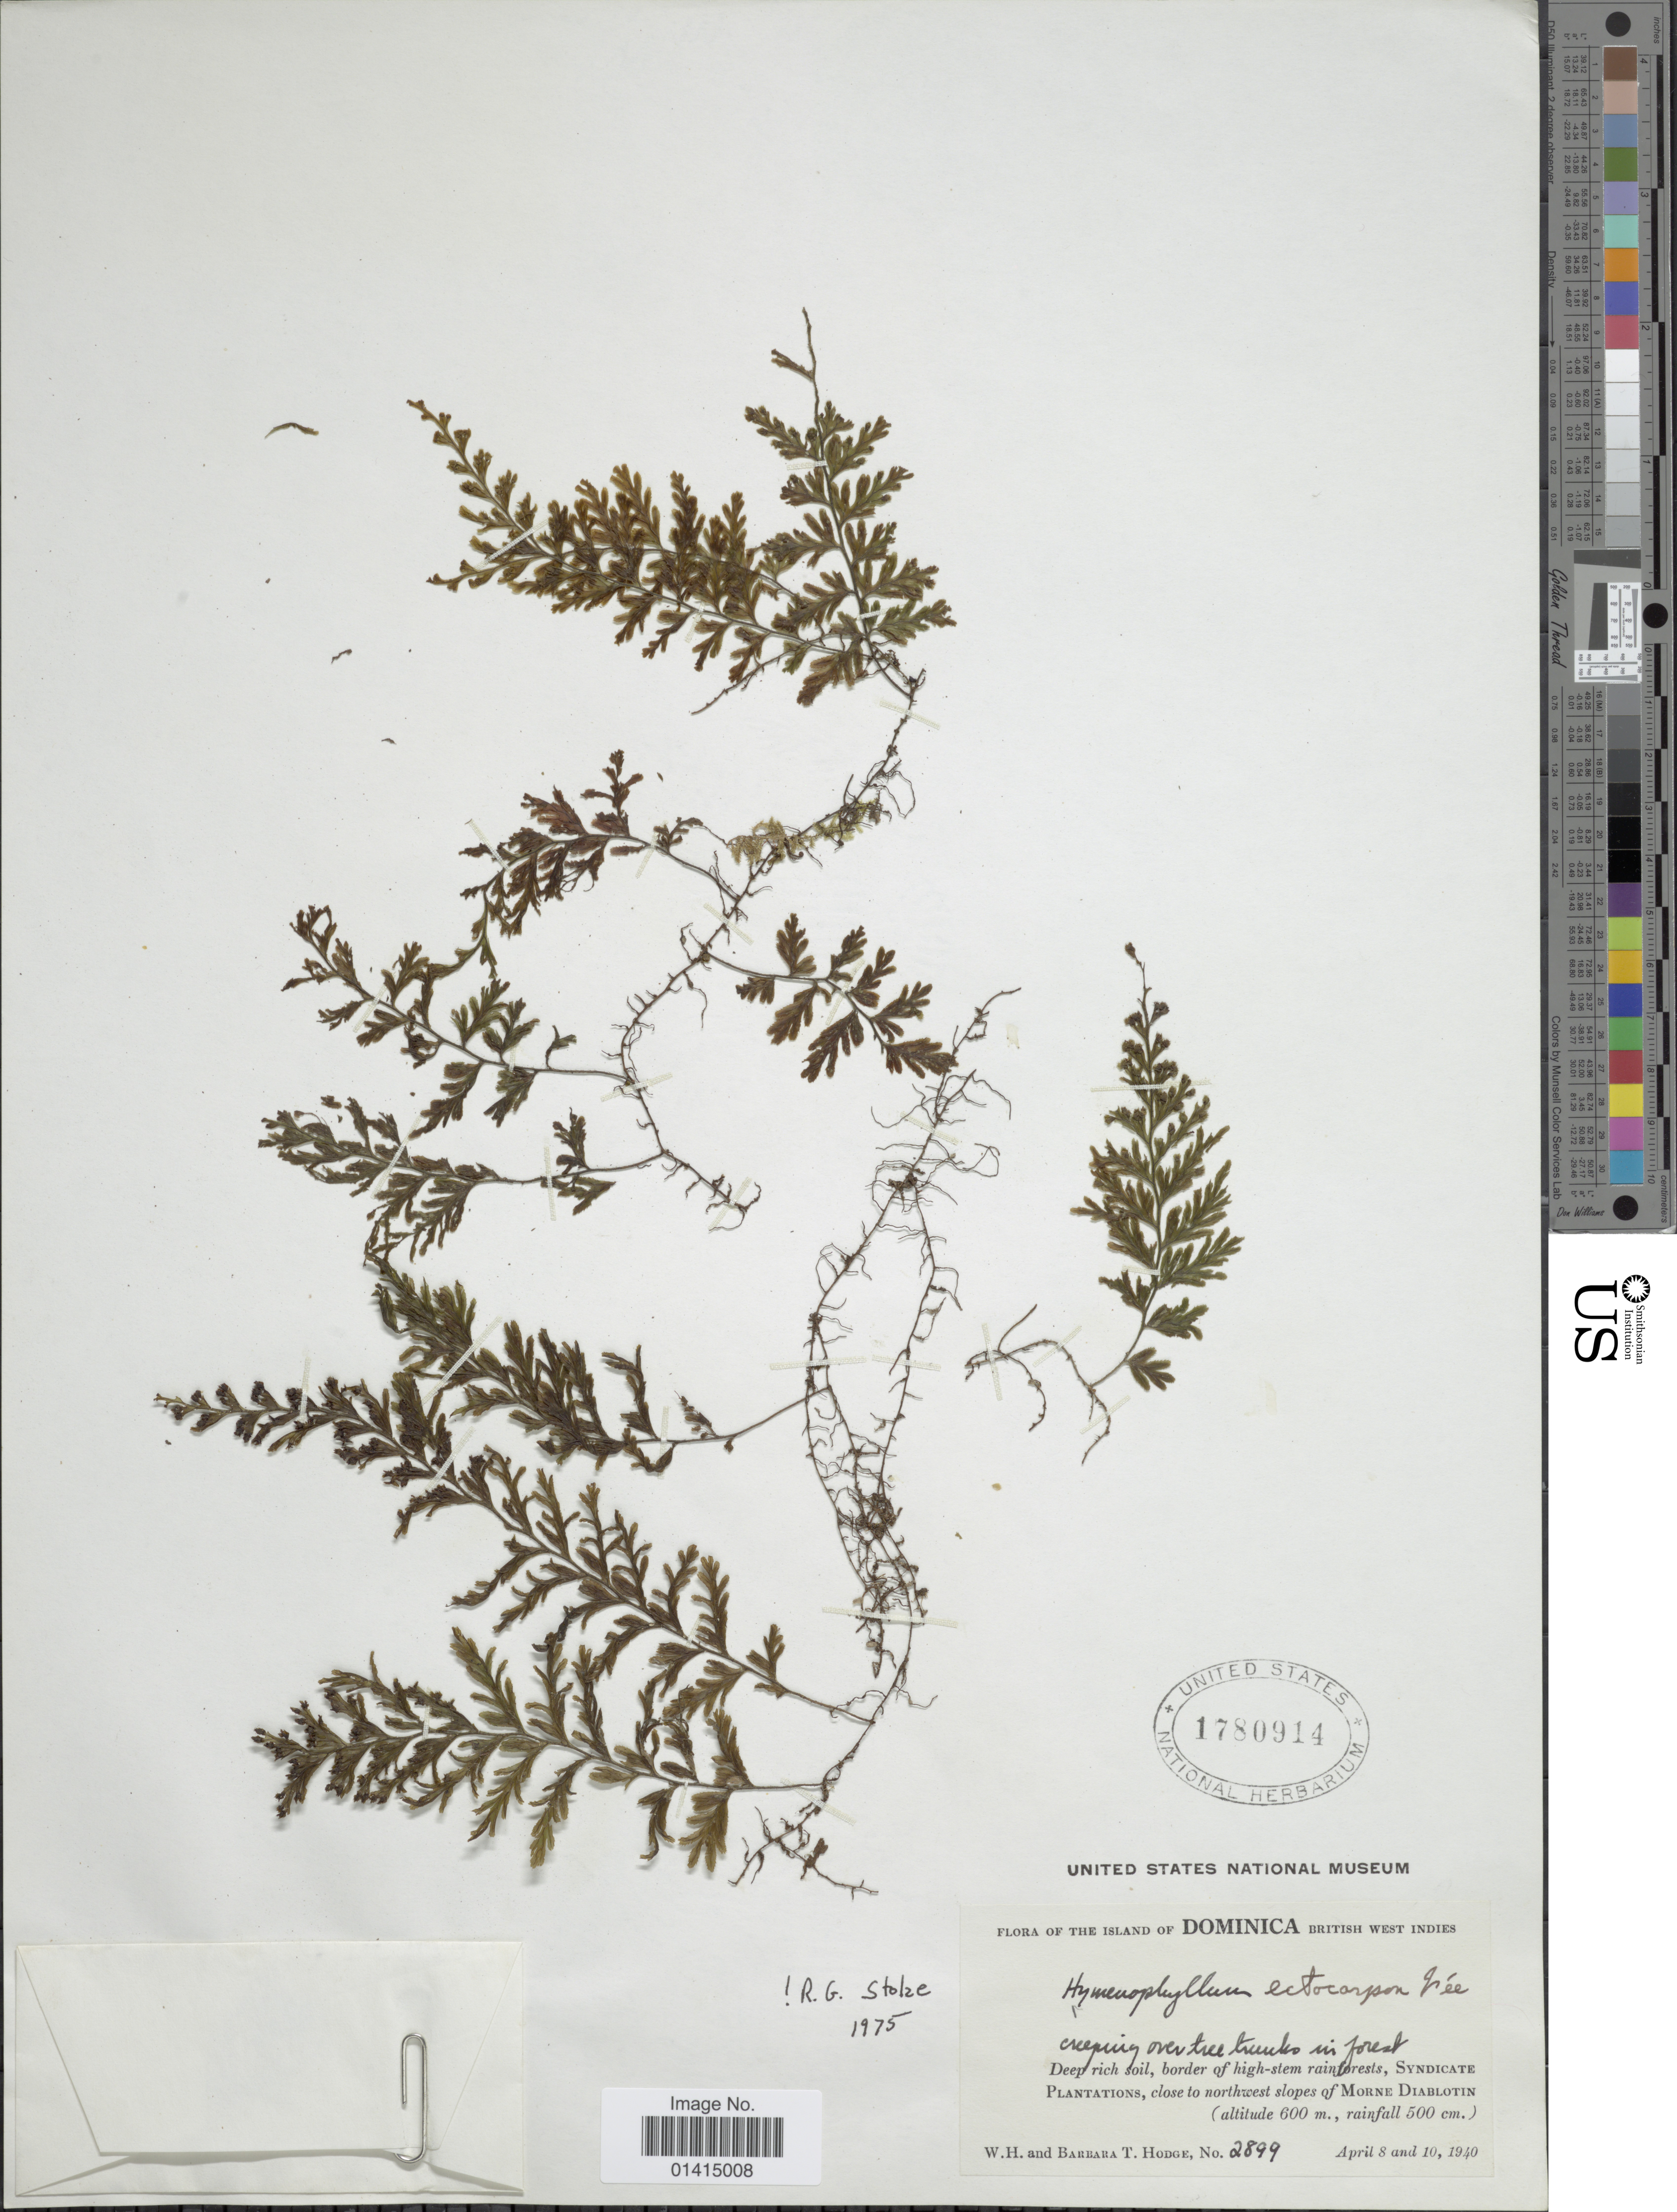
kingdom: Plantae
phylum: Tracheophyta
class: Polypodiopsida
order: Hymenophyllales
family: Hymenophyllaceae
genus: Hymenophyllum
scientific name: Hymenophyllum ectocarpon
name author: Fée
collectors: W. Hodge & B. Hodge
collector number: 2899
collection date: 1940-04-08/1940-04-10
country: Dominica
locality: Island of Dominica, British West Indies, Deep rich soil, border of high stem rainforest, Syndicate Plantations, close to northwest slopes of Morne Diablotin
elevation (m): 600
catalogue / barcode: US 1780914